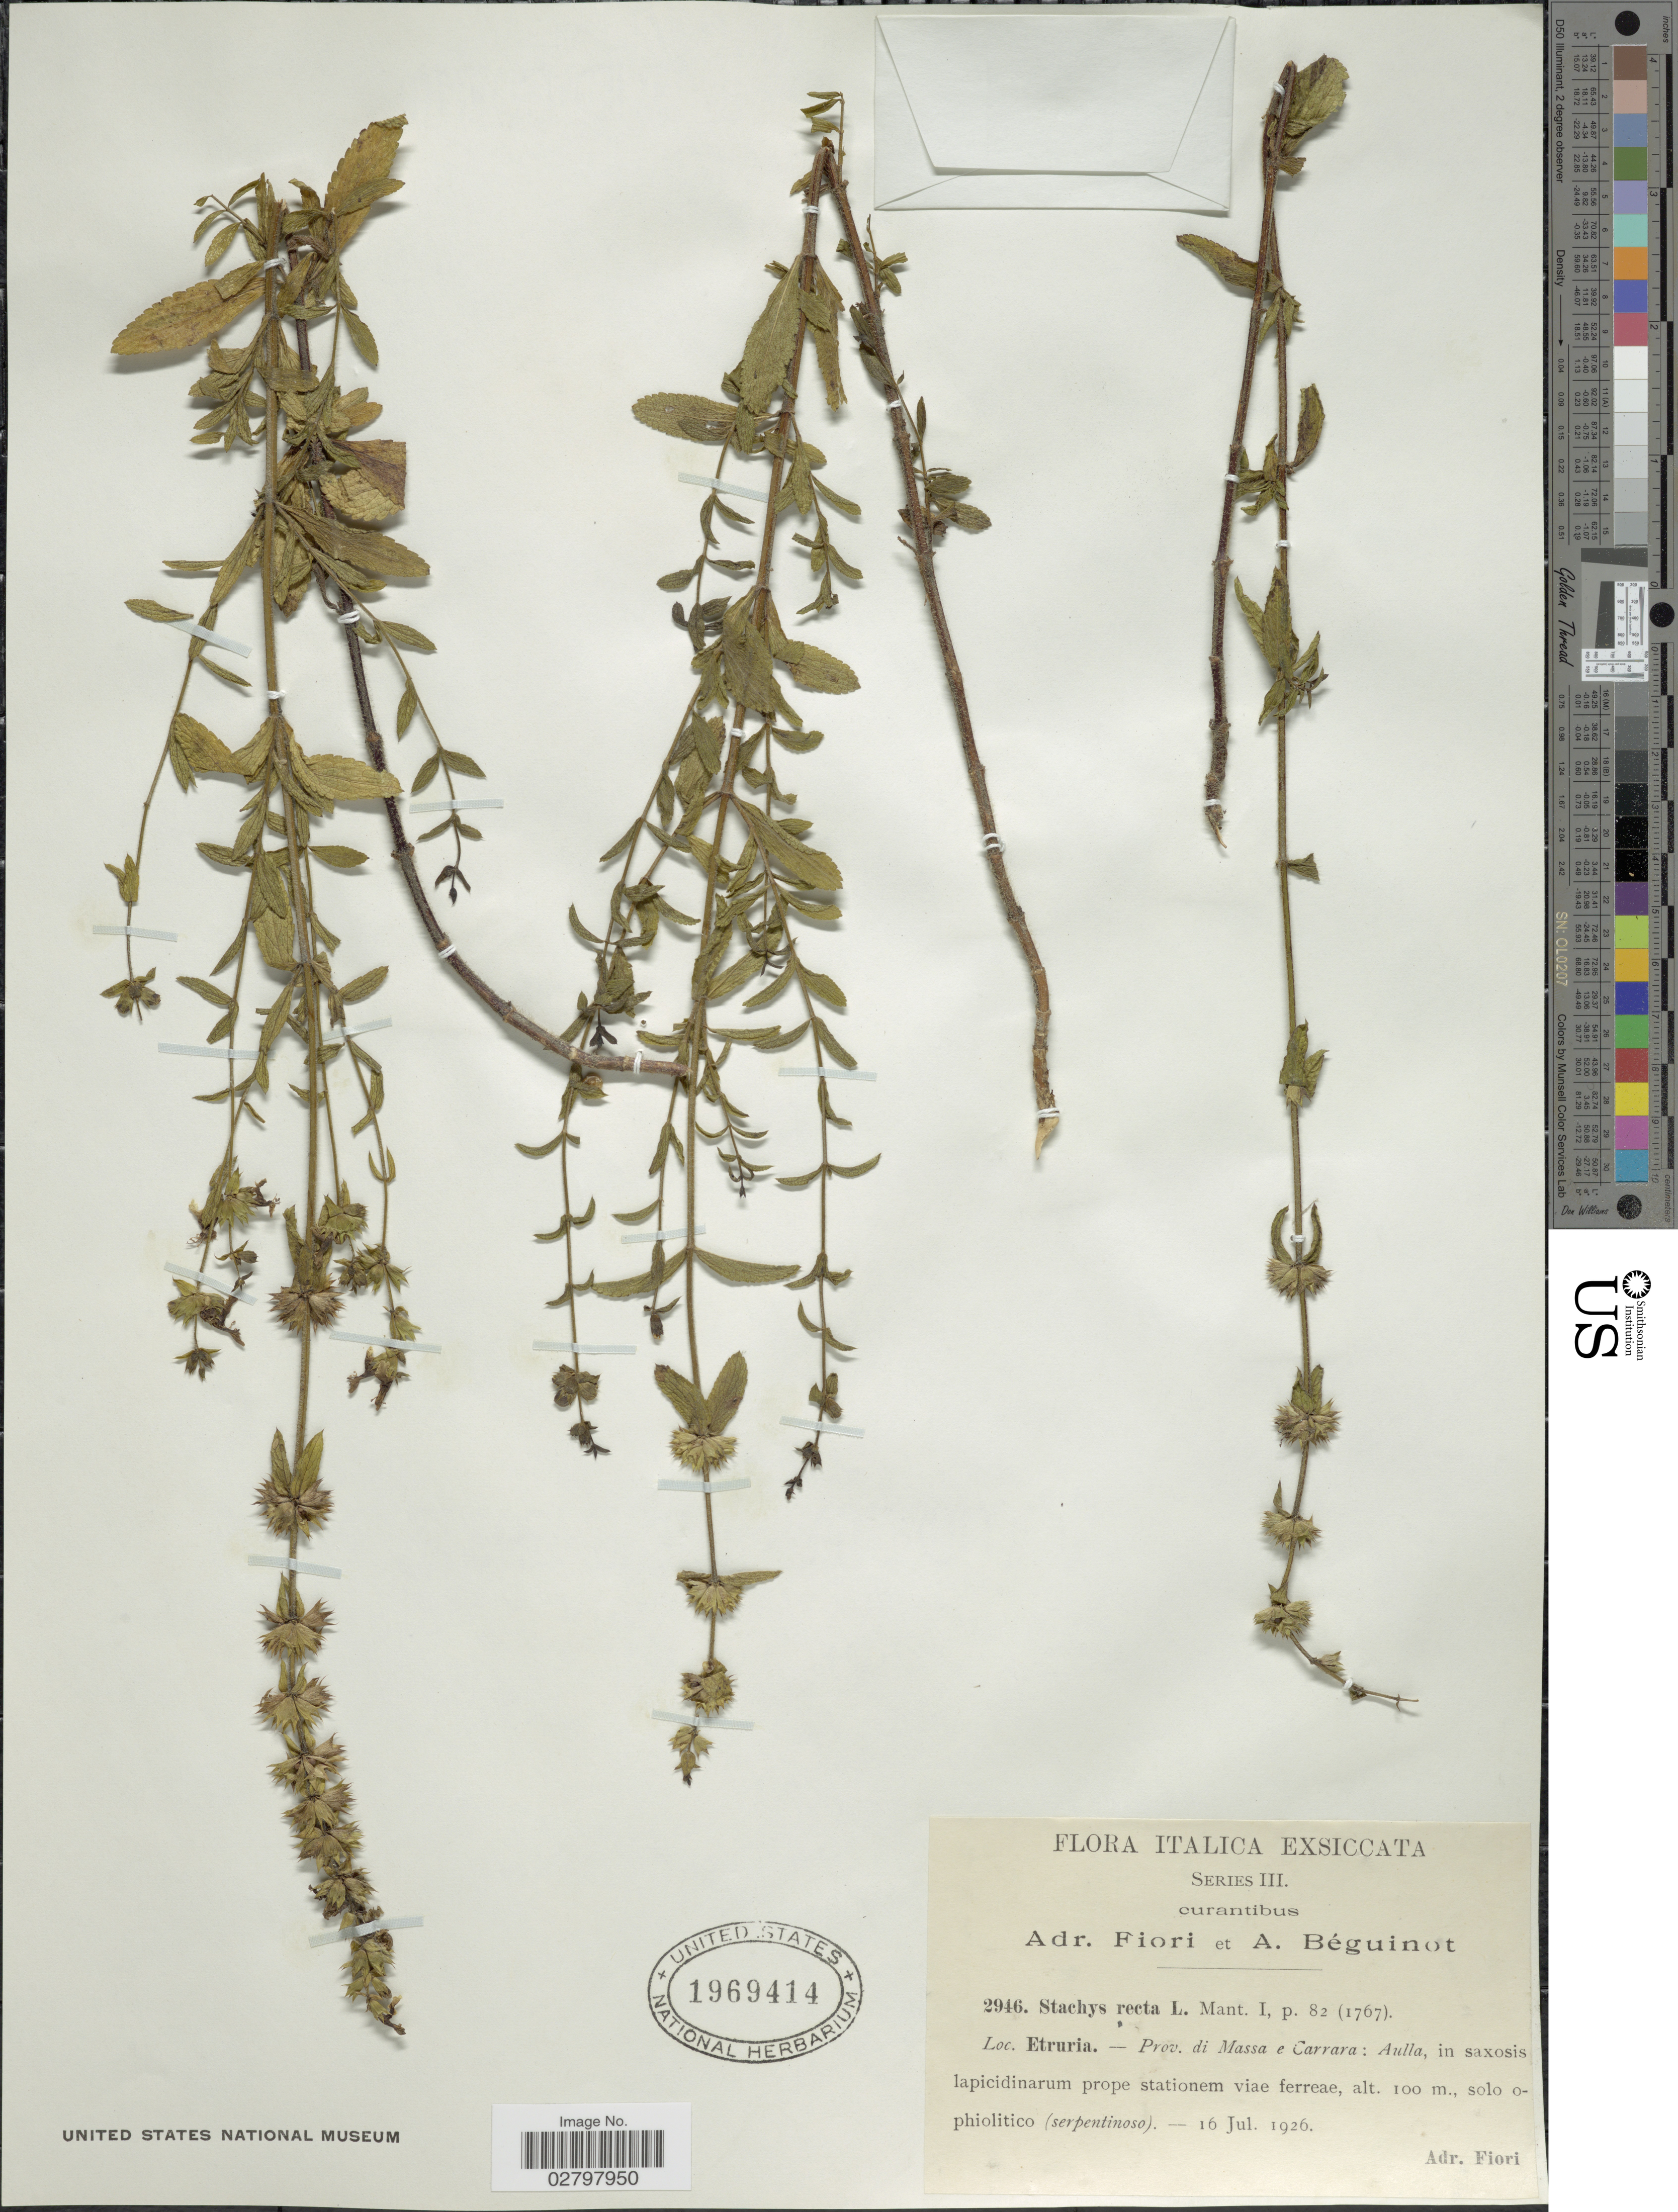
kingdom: Plantae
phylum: Tracheophyta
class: Magnoliopsida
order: Lamiales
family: Lamiaceae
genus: Stachys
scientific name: Stachys recta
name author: L.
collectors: A. Fiori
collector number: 2946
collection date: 1926-07-16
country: Italy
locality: Etruria. - Prov. di Massa e Carrara: Aulla.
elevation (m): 100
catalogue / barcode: US 1969414